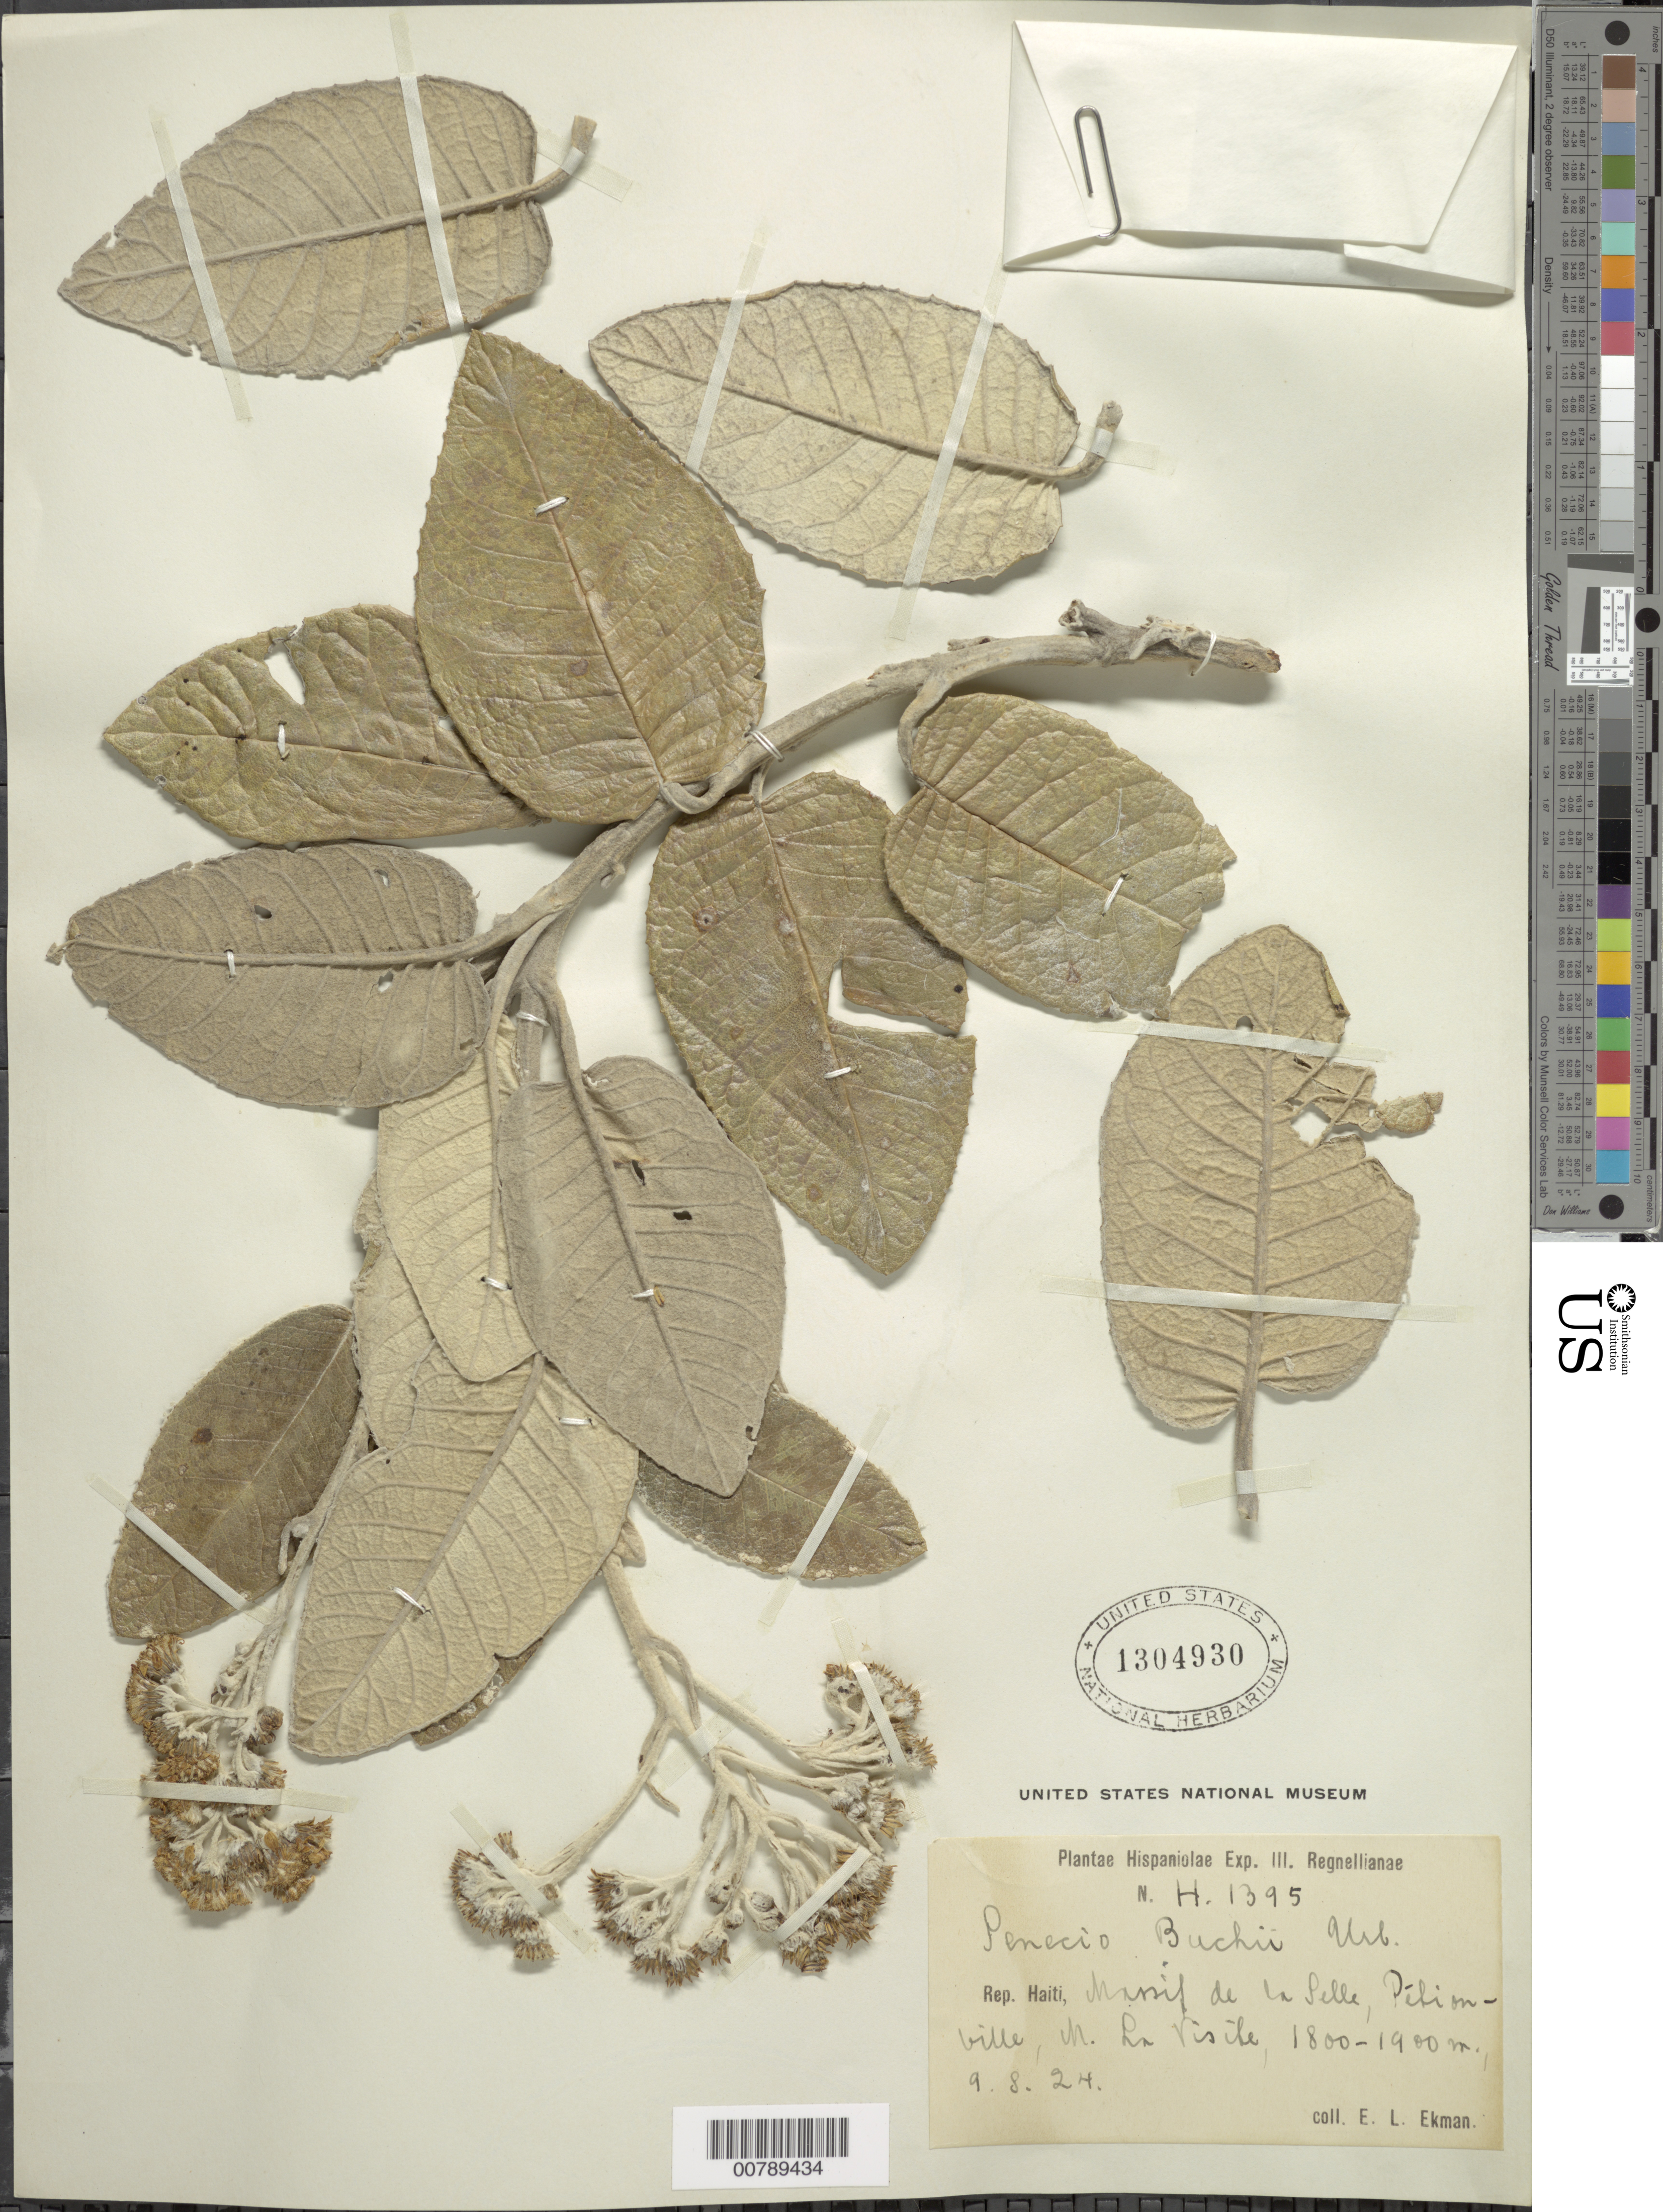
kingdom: Plantae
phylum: Tracheophyta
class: Magnoliopsida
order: Asterales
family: Asteraceae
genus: Senecio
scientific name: Senecio buchii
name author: Urb.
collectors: E. L. Ekman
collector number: H 1395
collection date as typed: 09 Aug 1924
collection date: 1924-08-09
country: Haiti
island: Hispaniola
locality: Massif de la Selle, Pétionville, M. La Visite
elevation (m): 1800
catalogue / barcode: US 1304930